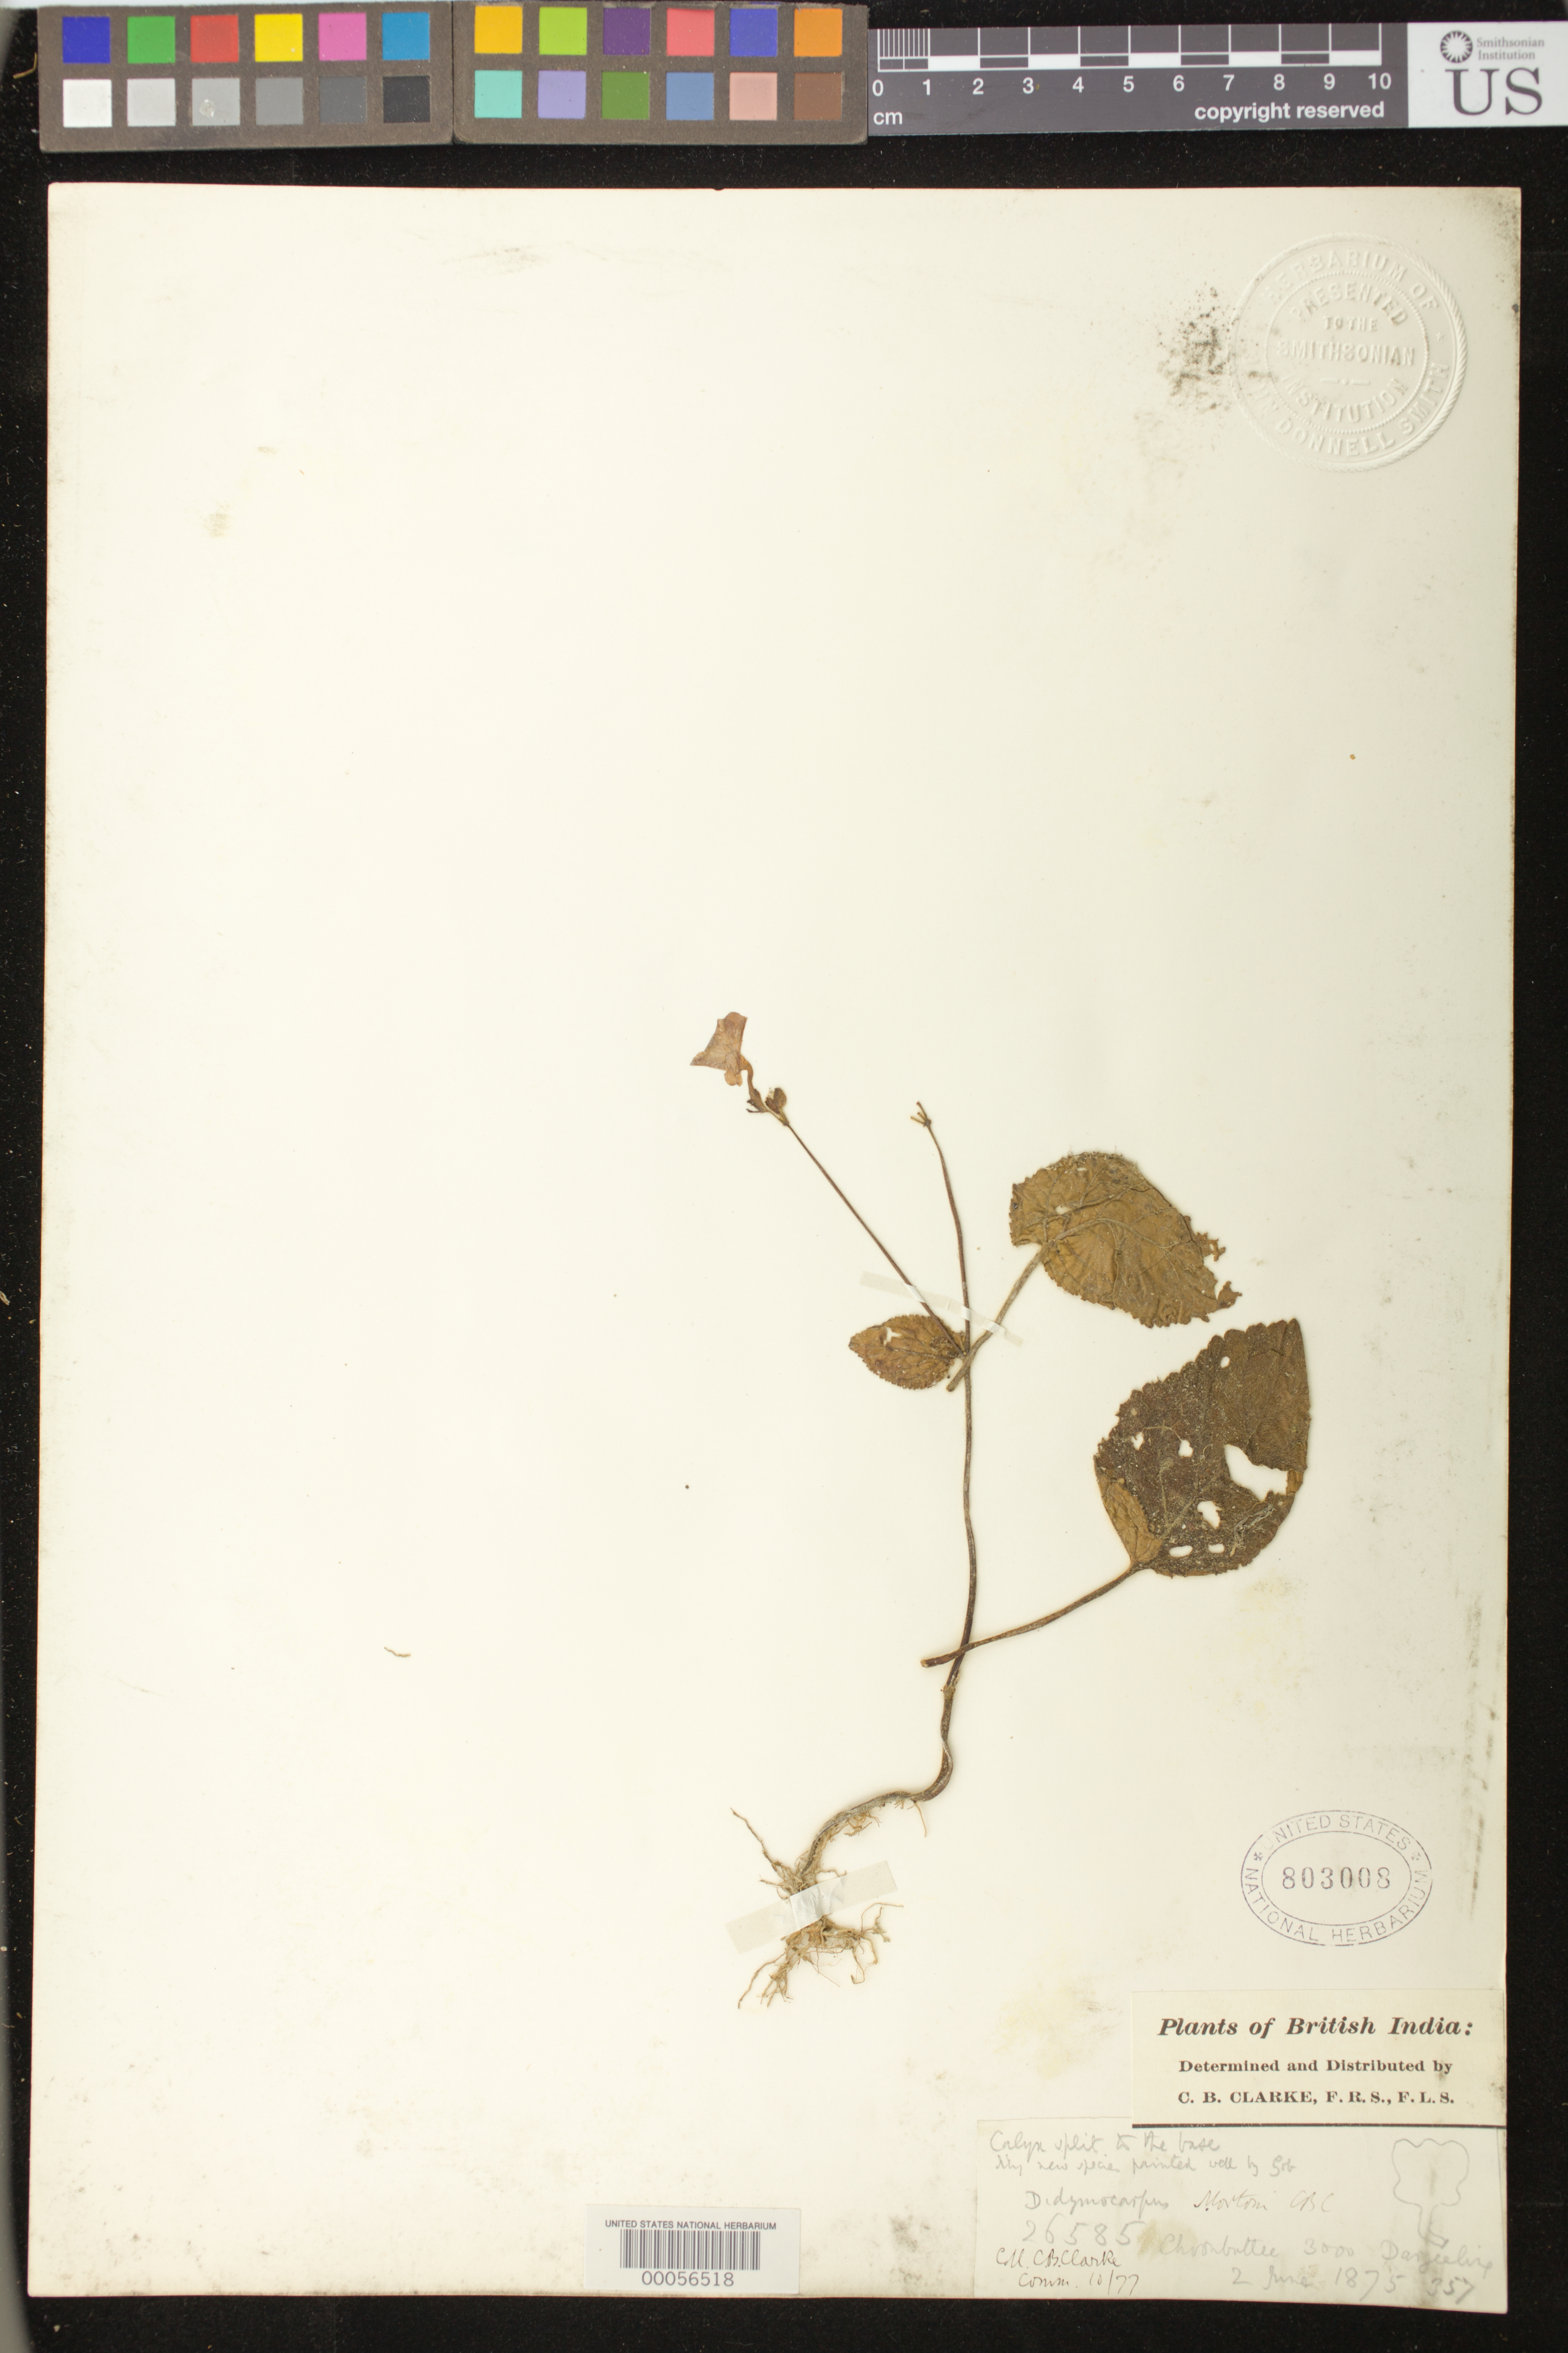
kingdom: Plantae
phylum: Tracheophyta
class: Magnoliopsida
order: Lamiales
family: Gesneriaceae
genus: Didymocarpus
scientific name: Didymocarpus mortonii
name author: C.B. Clarke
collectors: C. B. Clarke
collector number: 26585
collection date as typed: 02 Jun 1875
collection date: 1875-06-02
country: India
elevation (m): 91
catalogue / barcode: US 803008